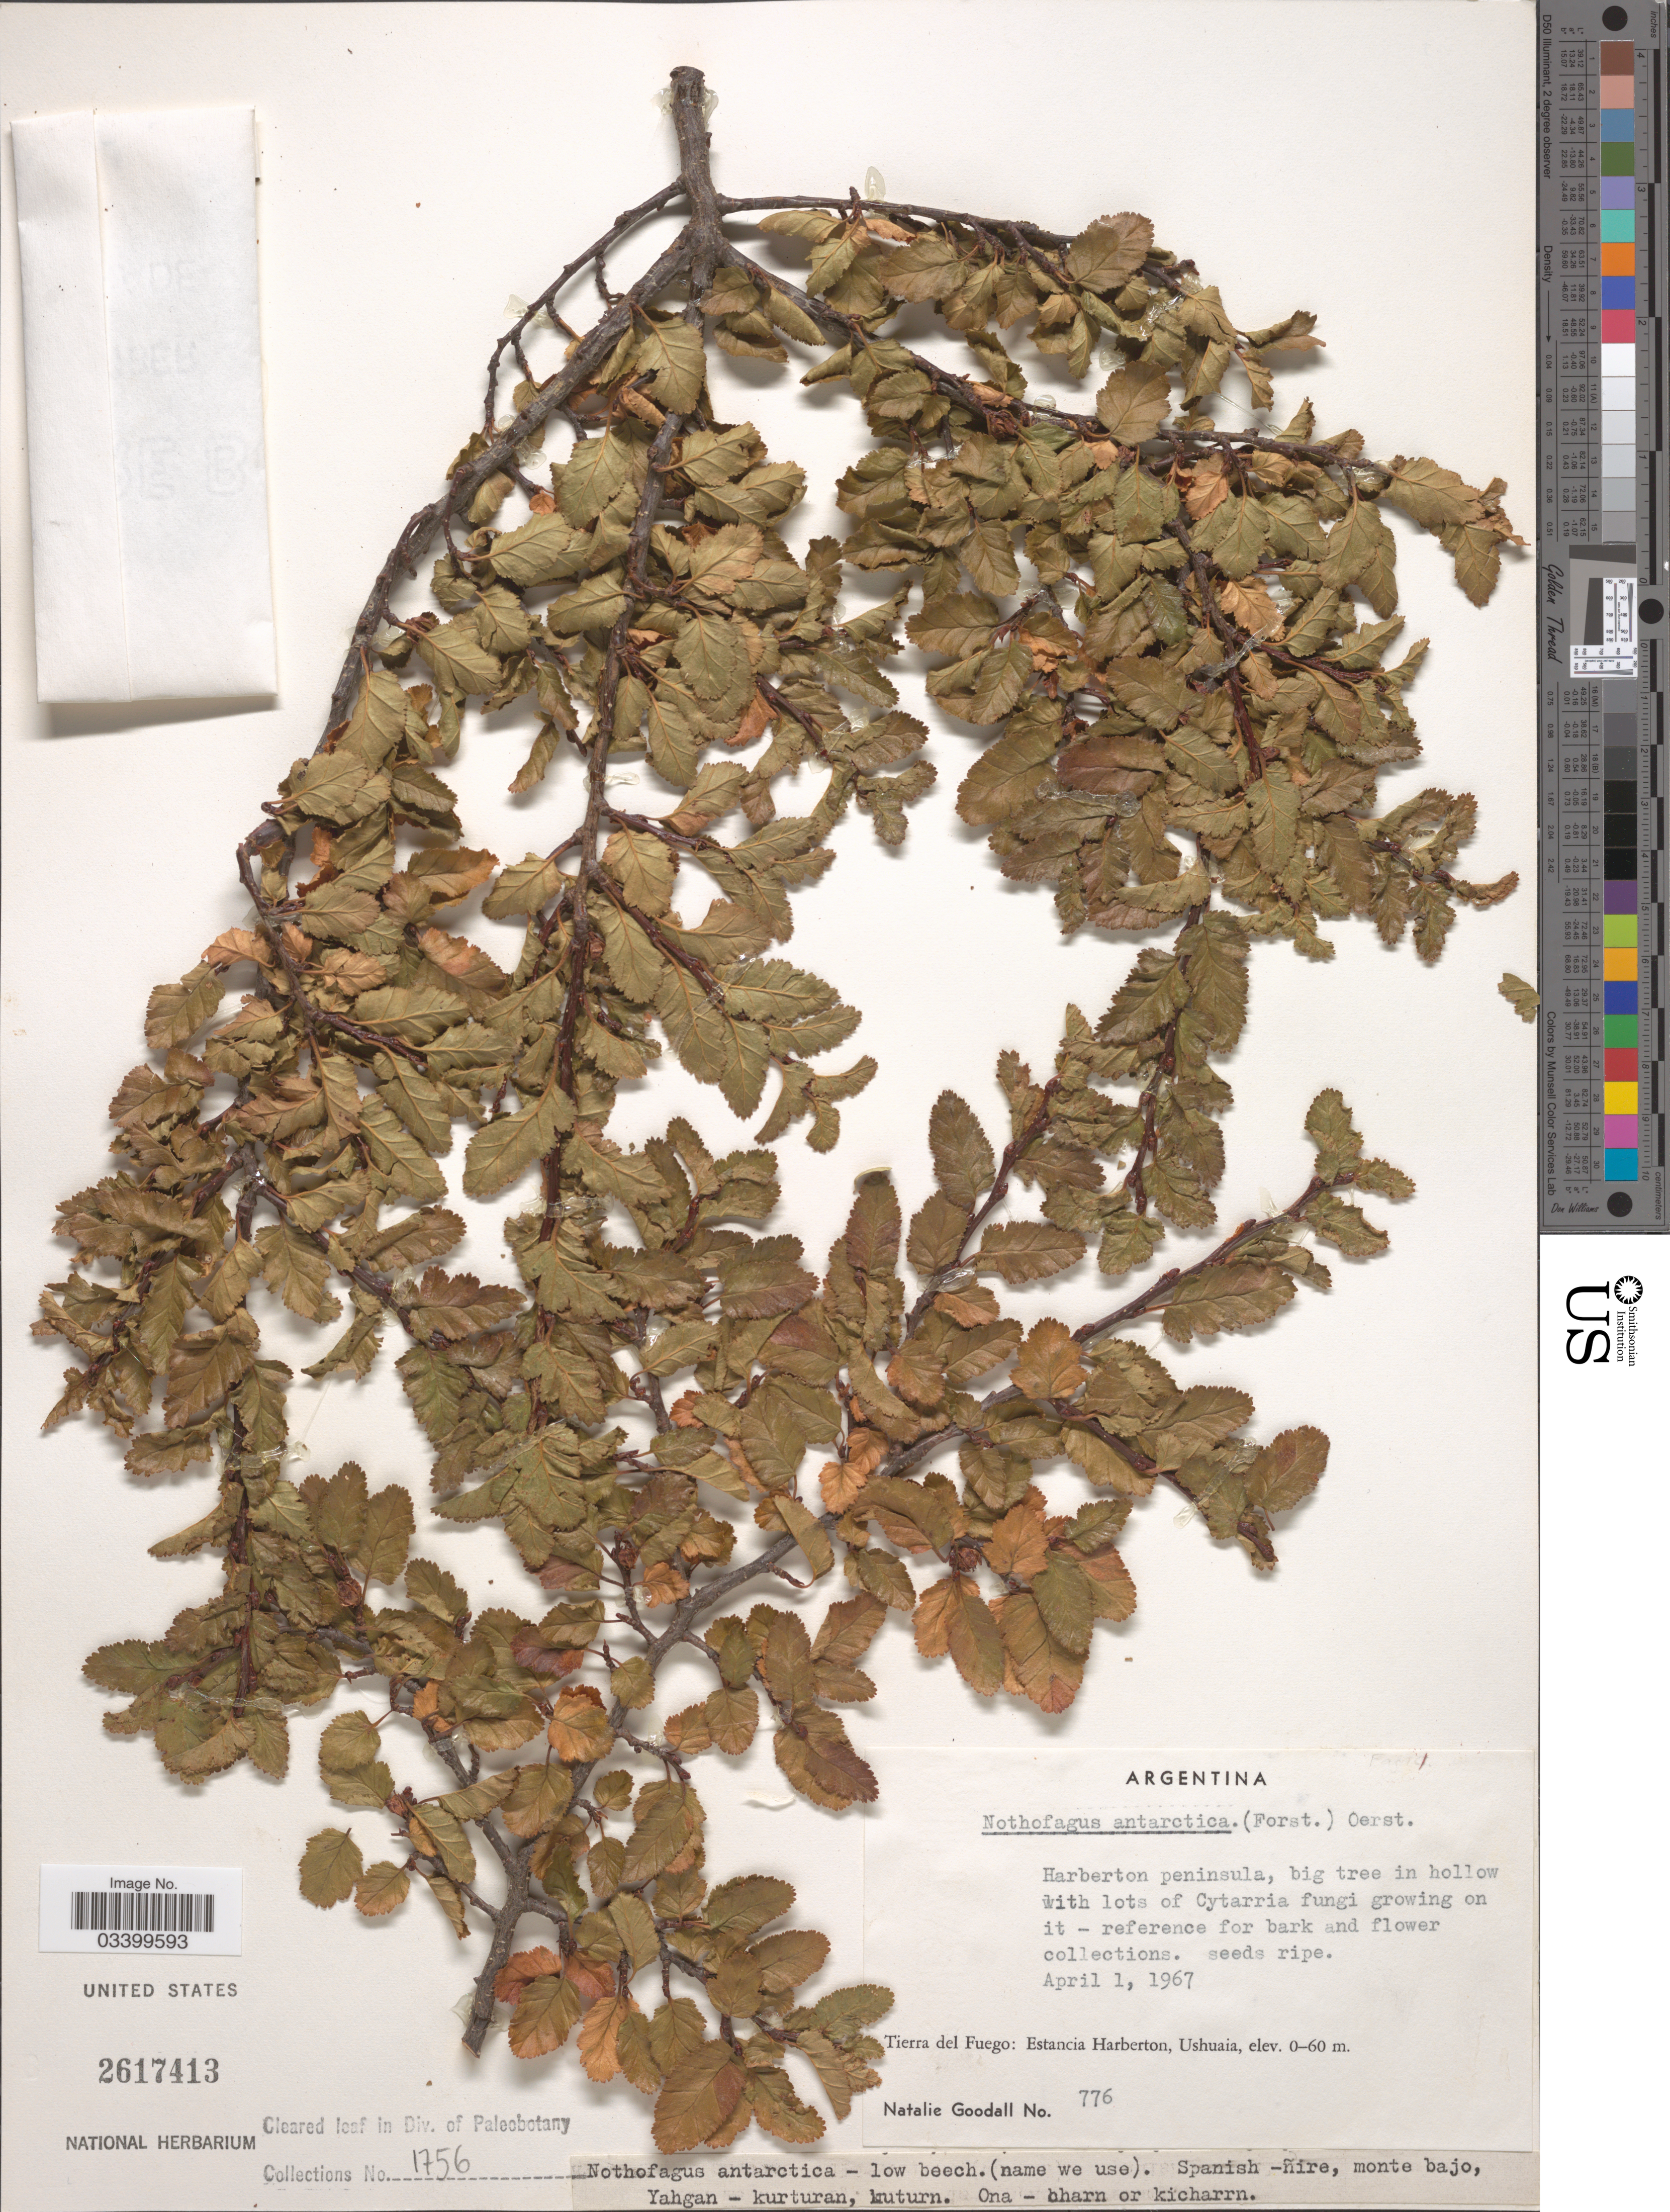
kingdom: Plantae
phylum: Tracheophyta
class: Magnoliopsida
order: Fagales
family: Nothofagaceae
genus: Nothofagus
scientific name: Nothofagus antarctica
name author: (G. Forst.) Oerst.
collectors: N. Goodall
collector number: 776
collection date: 1967-04-01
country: Argentina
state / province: Tierra del Fuego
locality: Harberton peninsula. Estancia Harberton, Ushuaia.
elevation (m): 0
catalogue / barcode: US 2617413